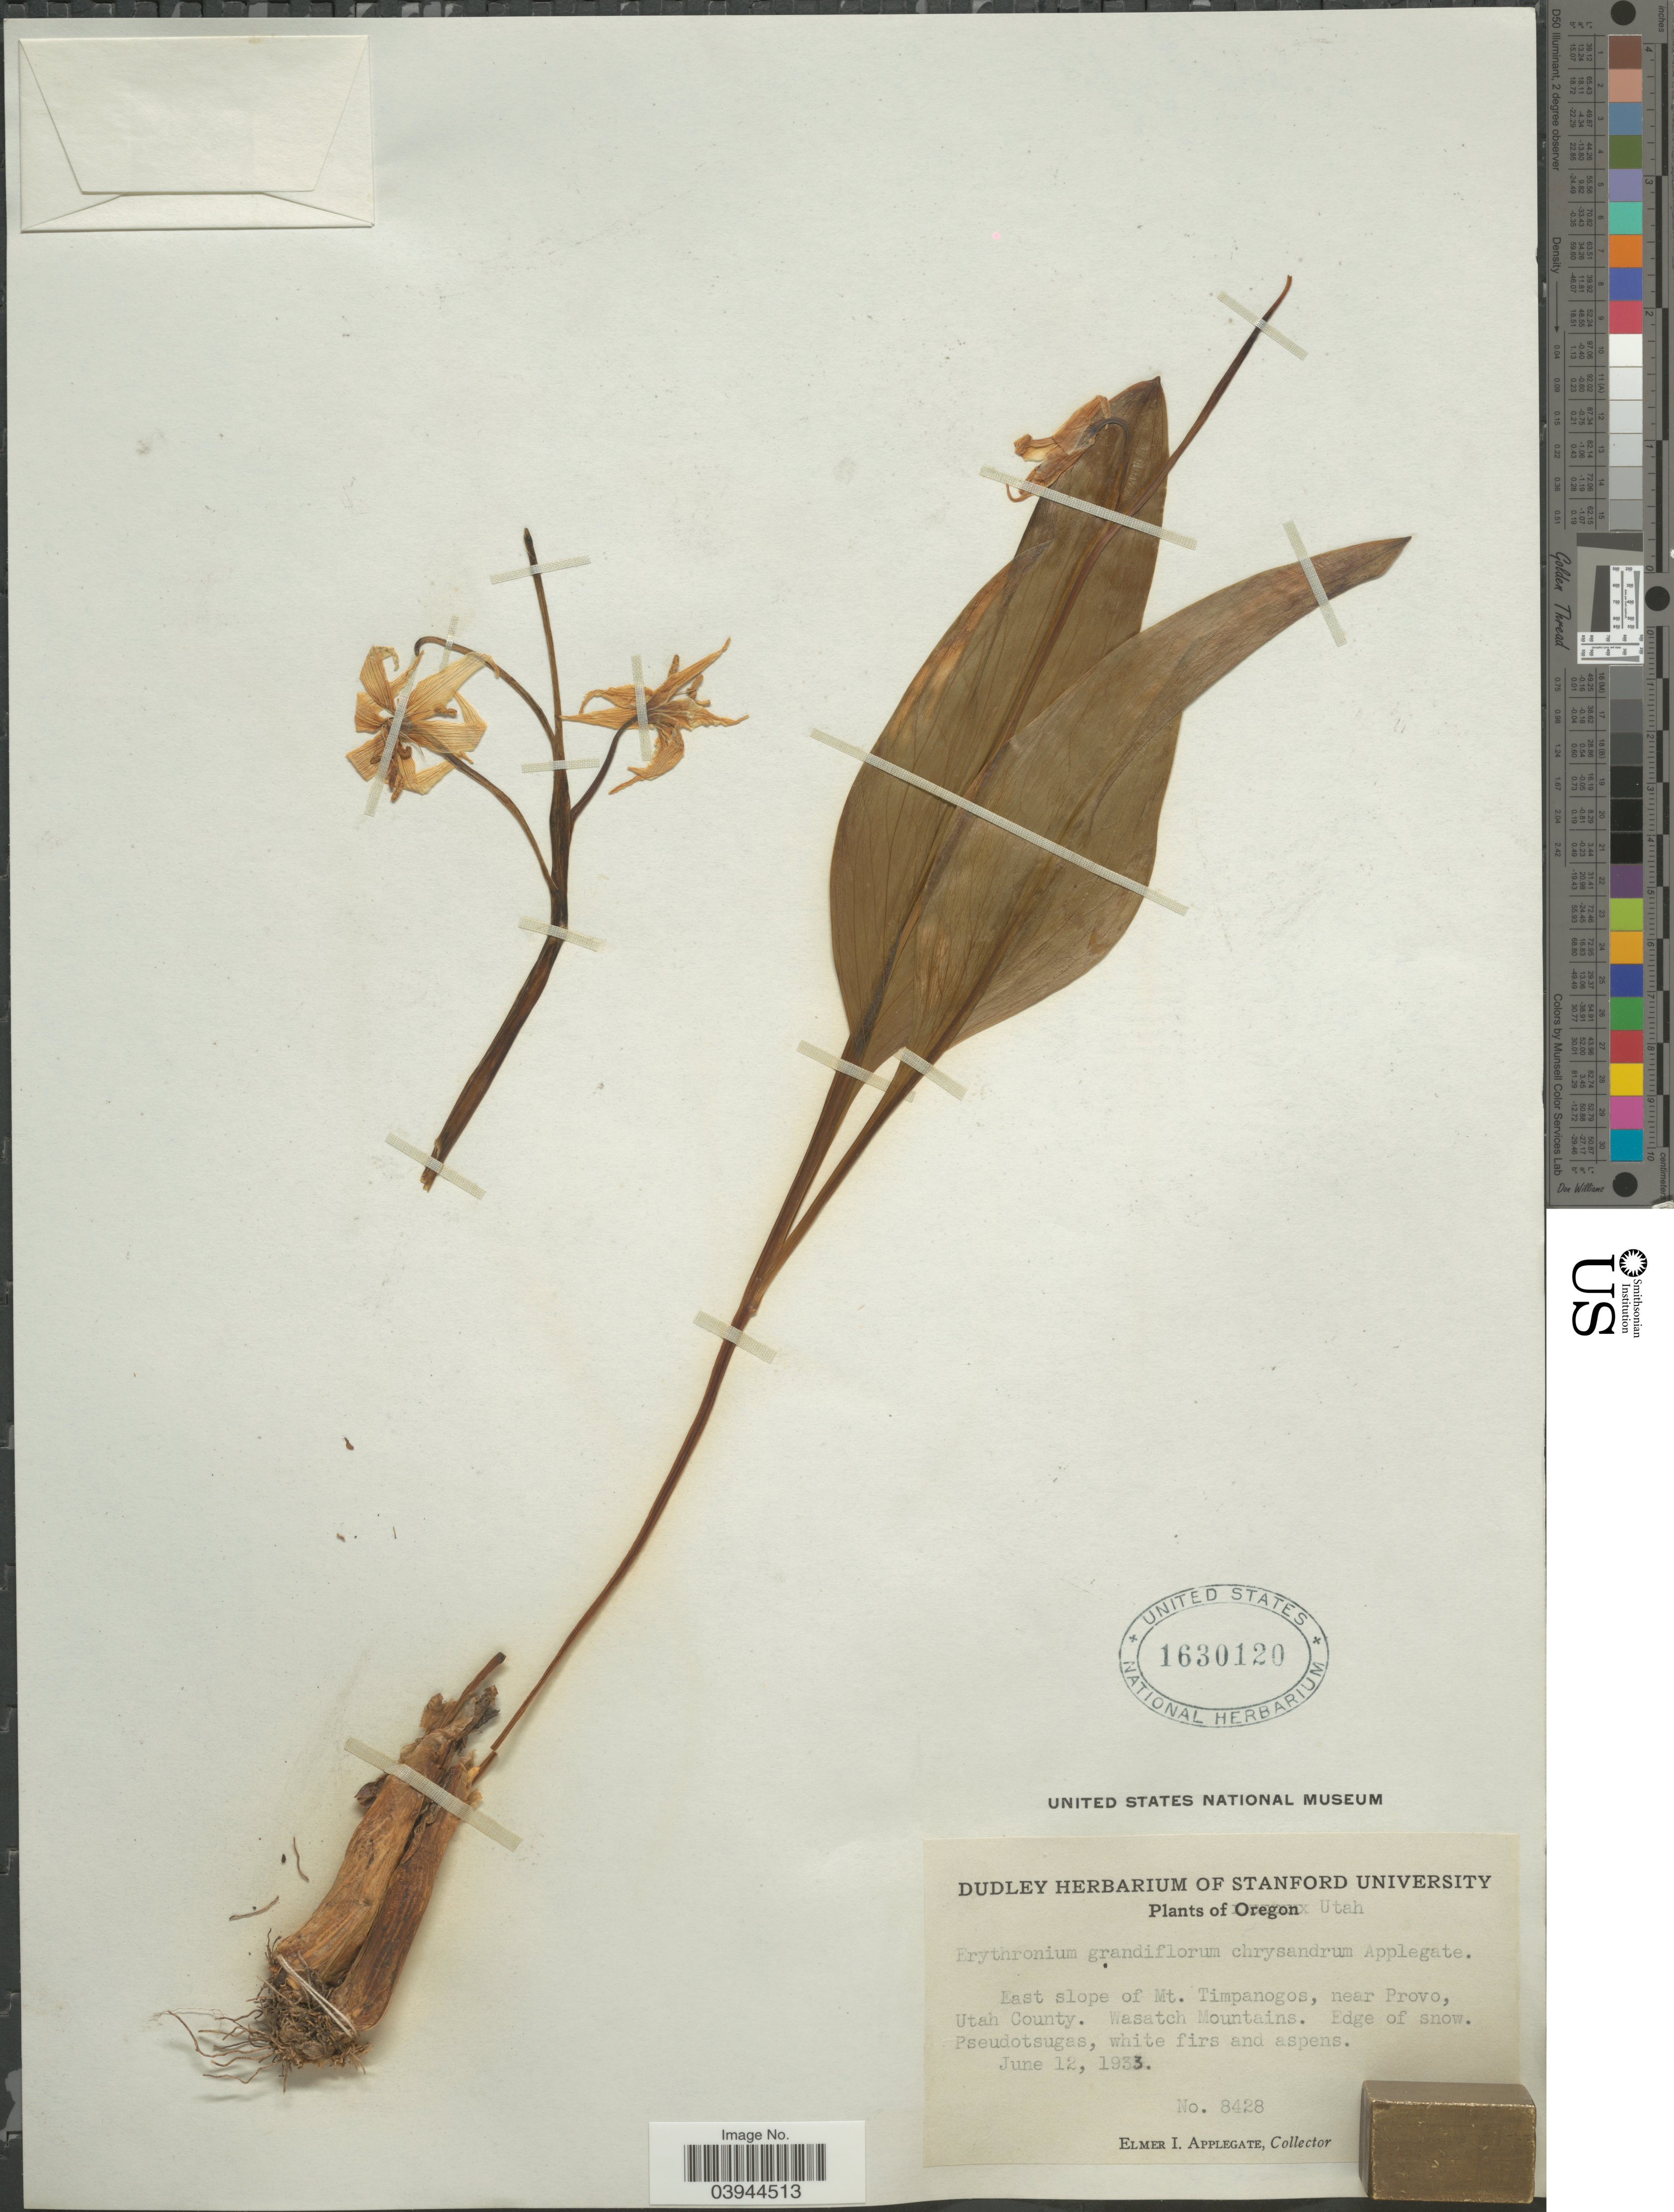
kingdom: Plantae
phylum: Tracheophyta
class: Liliopsida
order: Liliales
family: Liliaceae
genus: Erythronium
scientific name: Erythronium grandiflorum subsp. chrysandrum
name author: (Applegate) Abrams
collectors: E. I. Applegate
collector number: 8428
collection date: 1933-06-12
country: United States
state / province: Utah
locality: East slope of Mt. Timpanogos, near Provo, Utah County. Wasatch Mountains.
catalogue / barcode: US 1630120